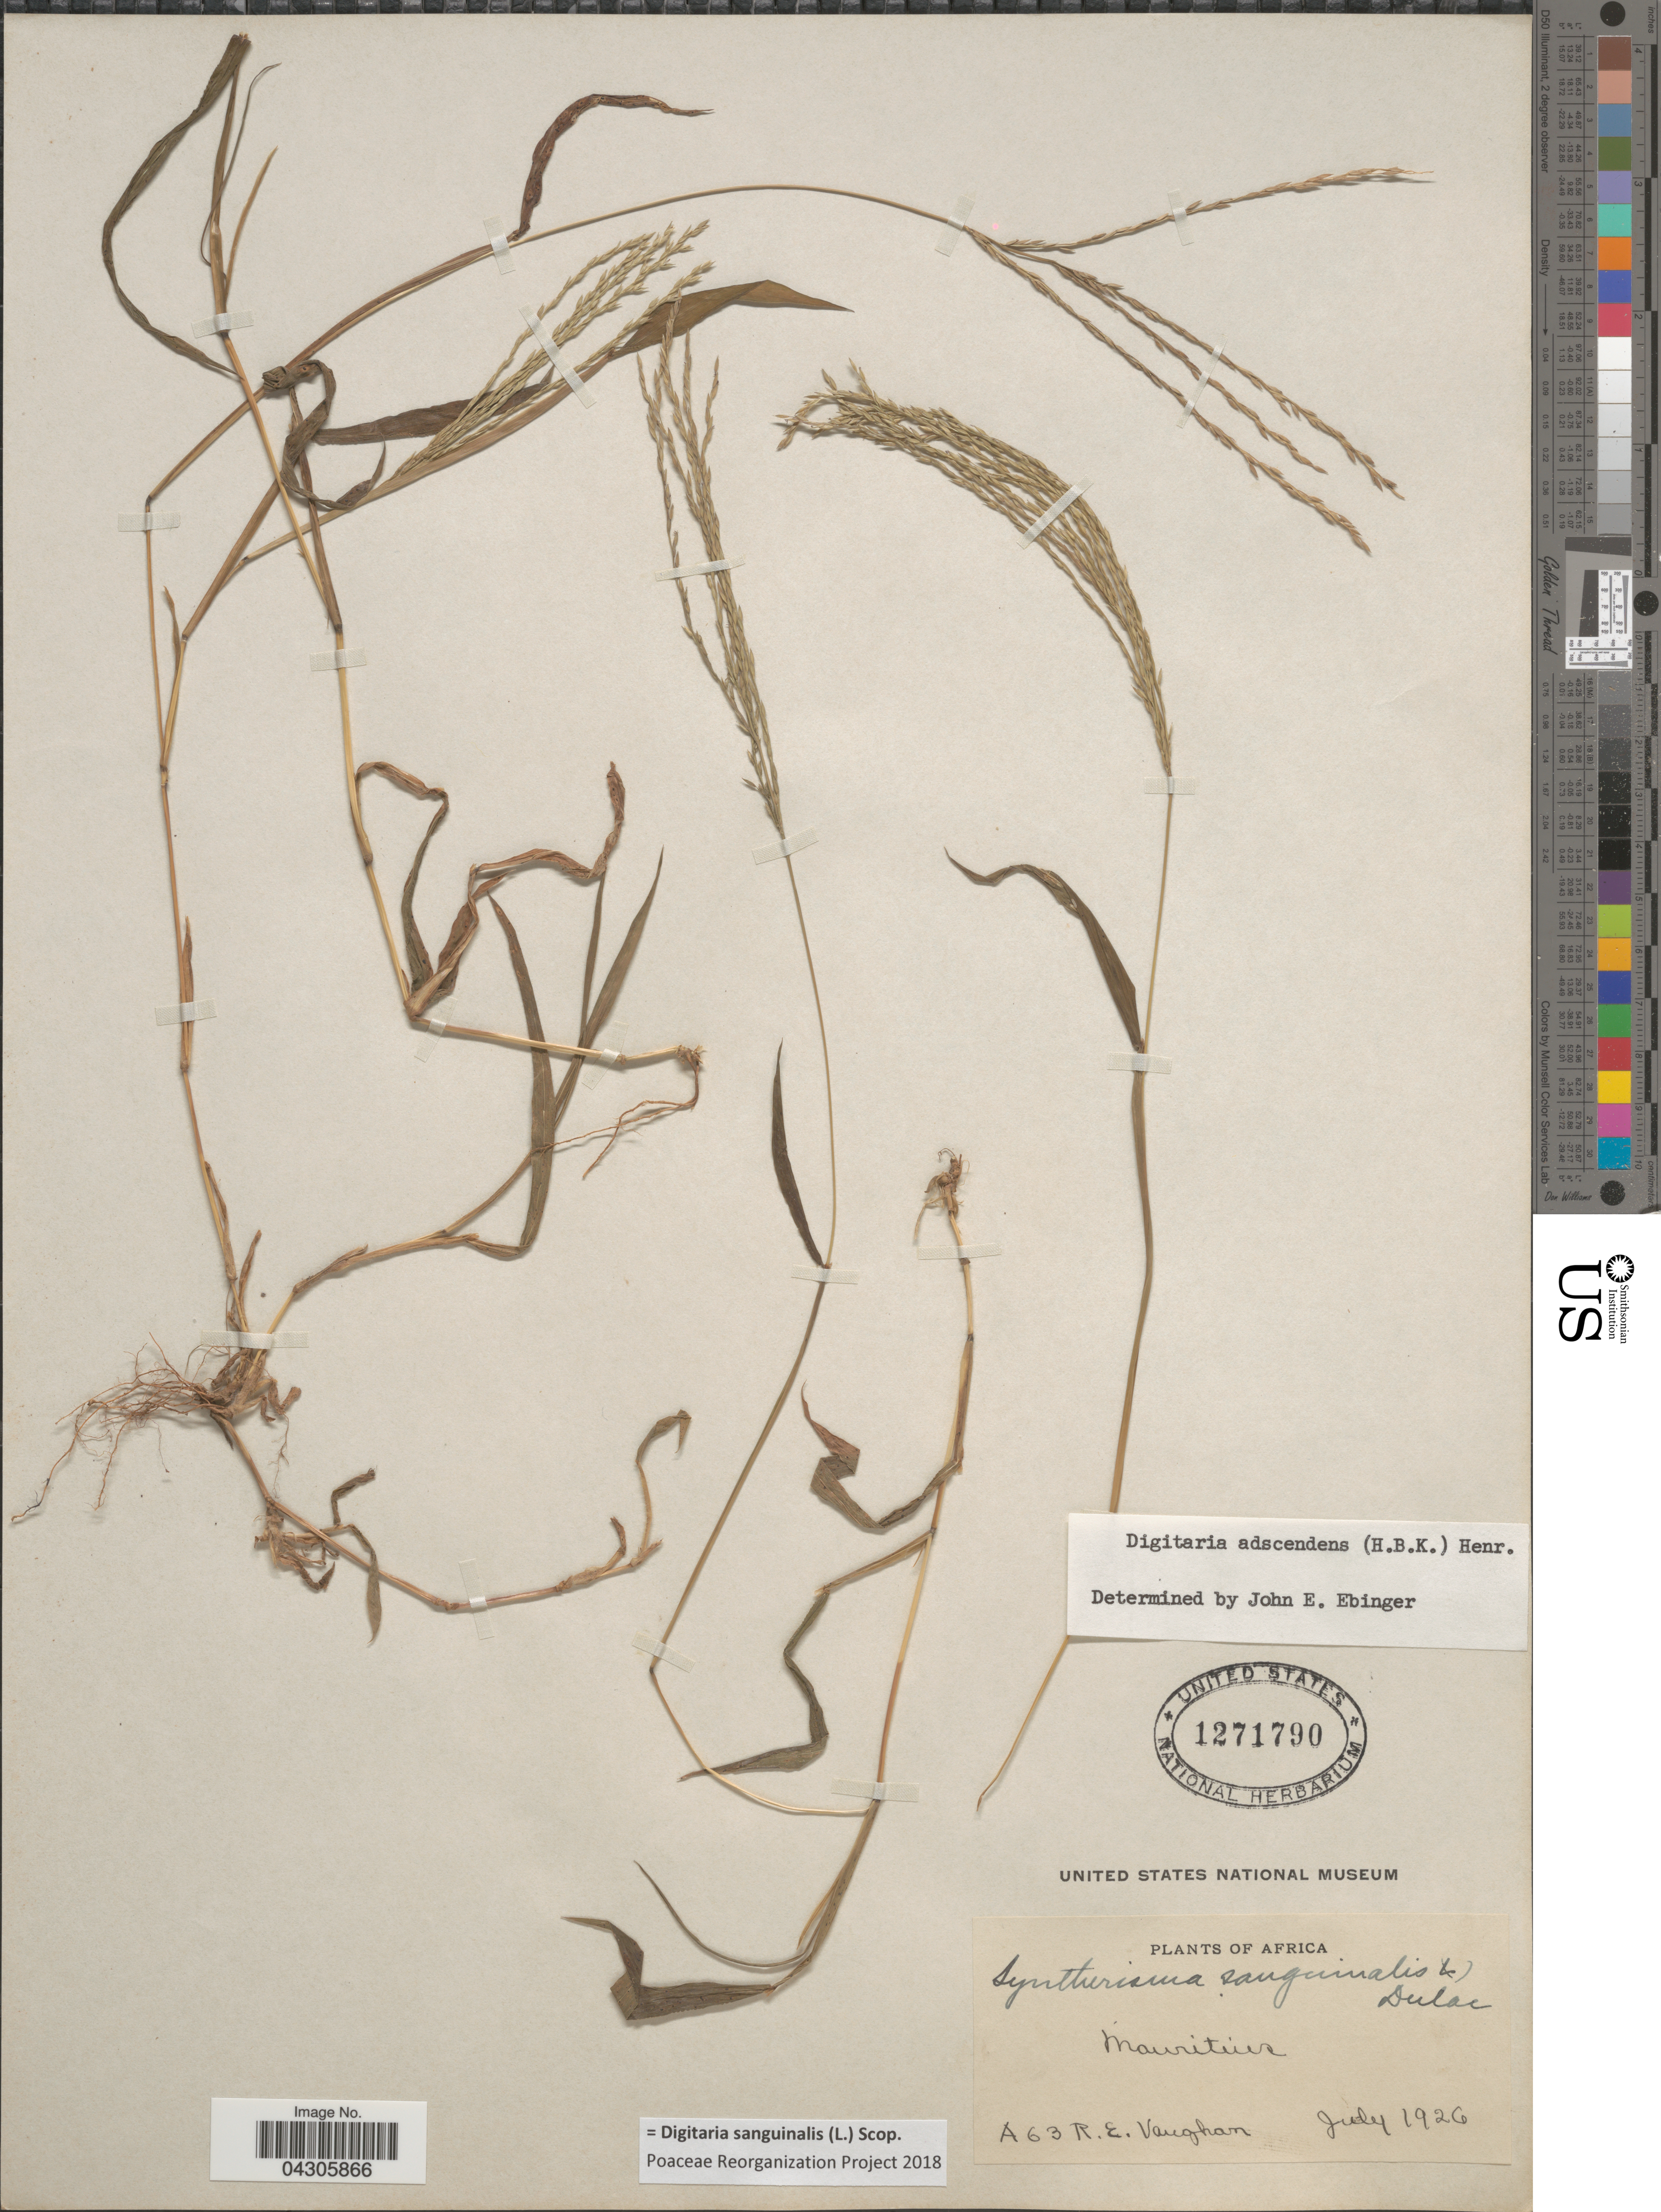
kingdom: Plantae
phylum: Tracheophyta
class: Liliopsida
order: Poales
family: Poaceae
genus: Digitaria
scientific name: Digitaria sanguinalis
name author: (L.) Scop.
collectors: R. Vaughan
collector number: A63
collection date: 1926-07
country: Mauritius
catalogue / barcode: US 1271790